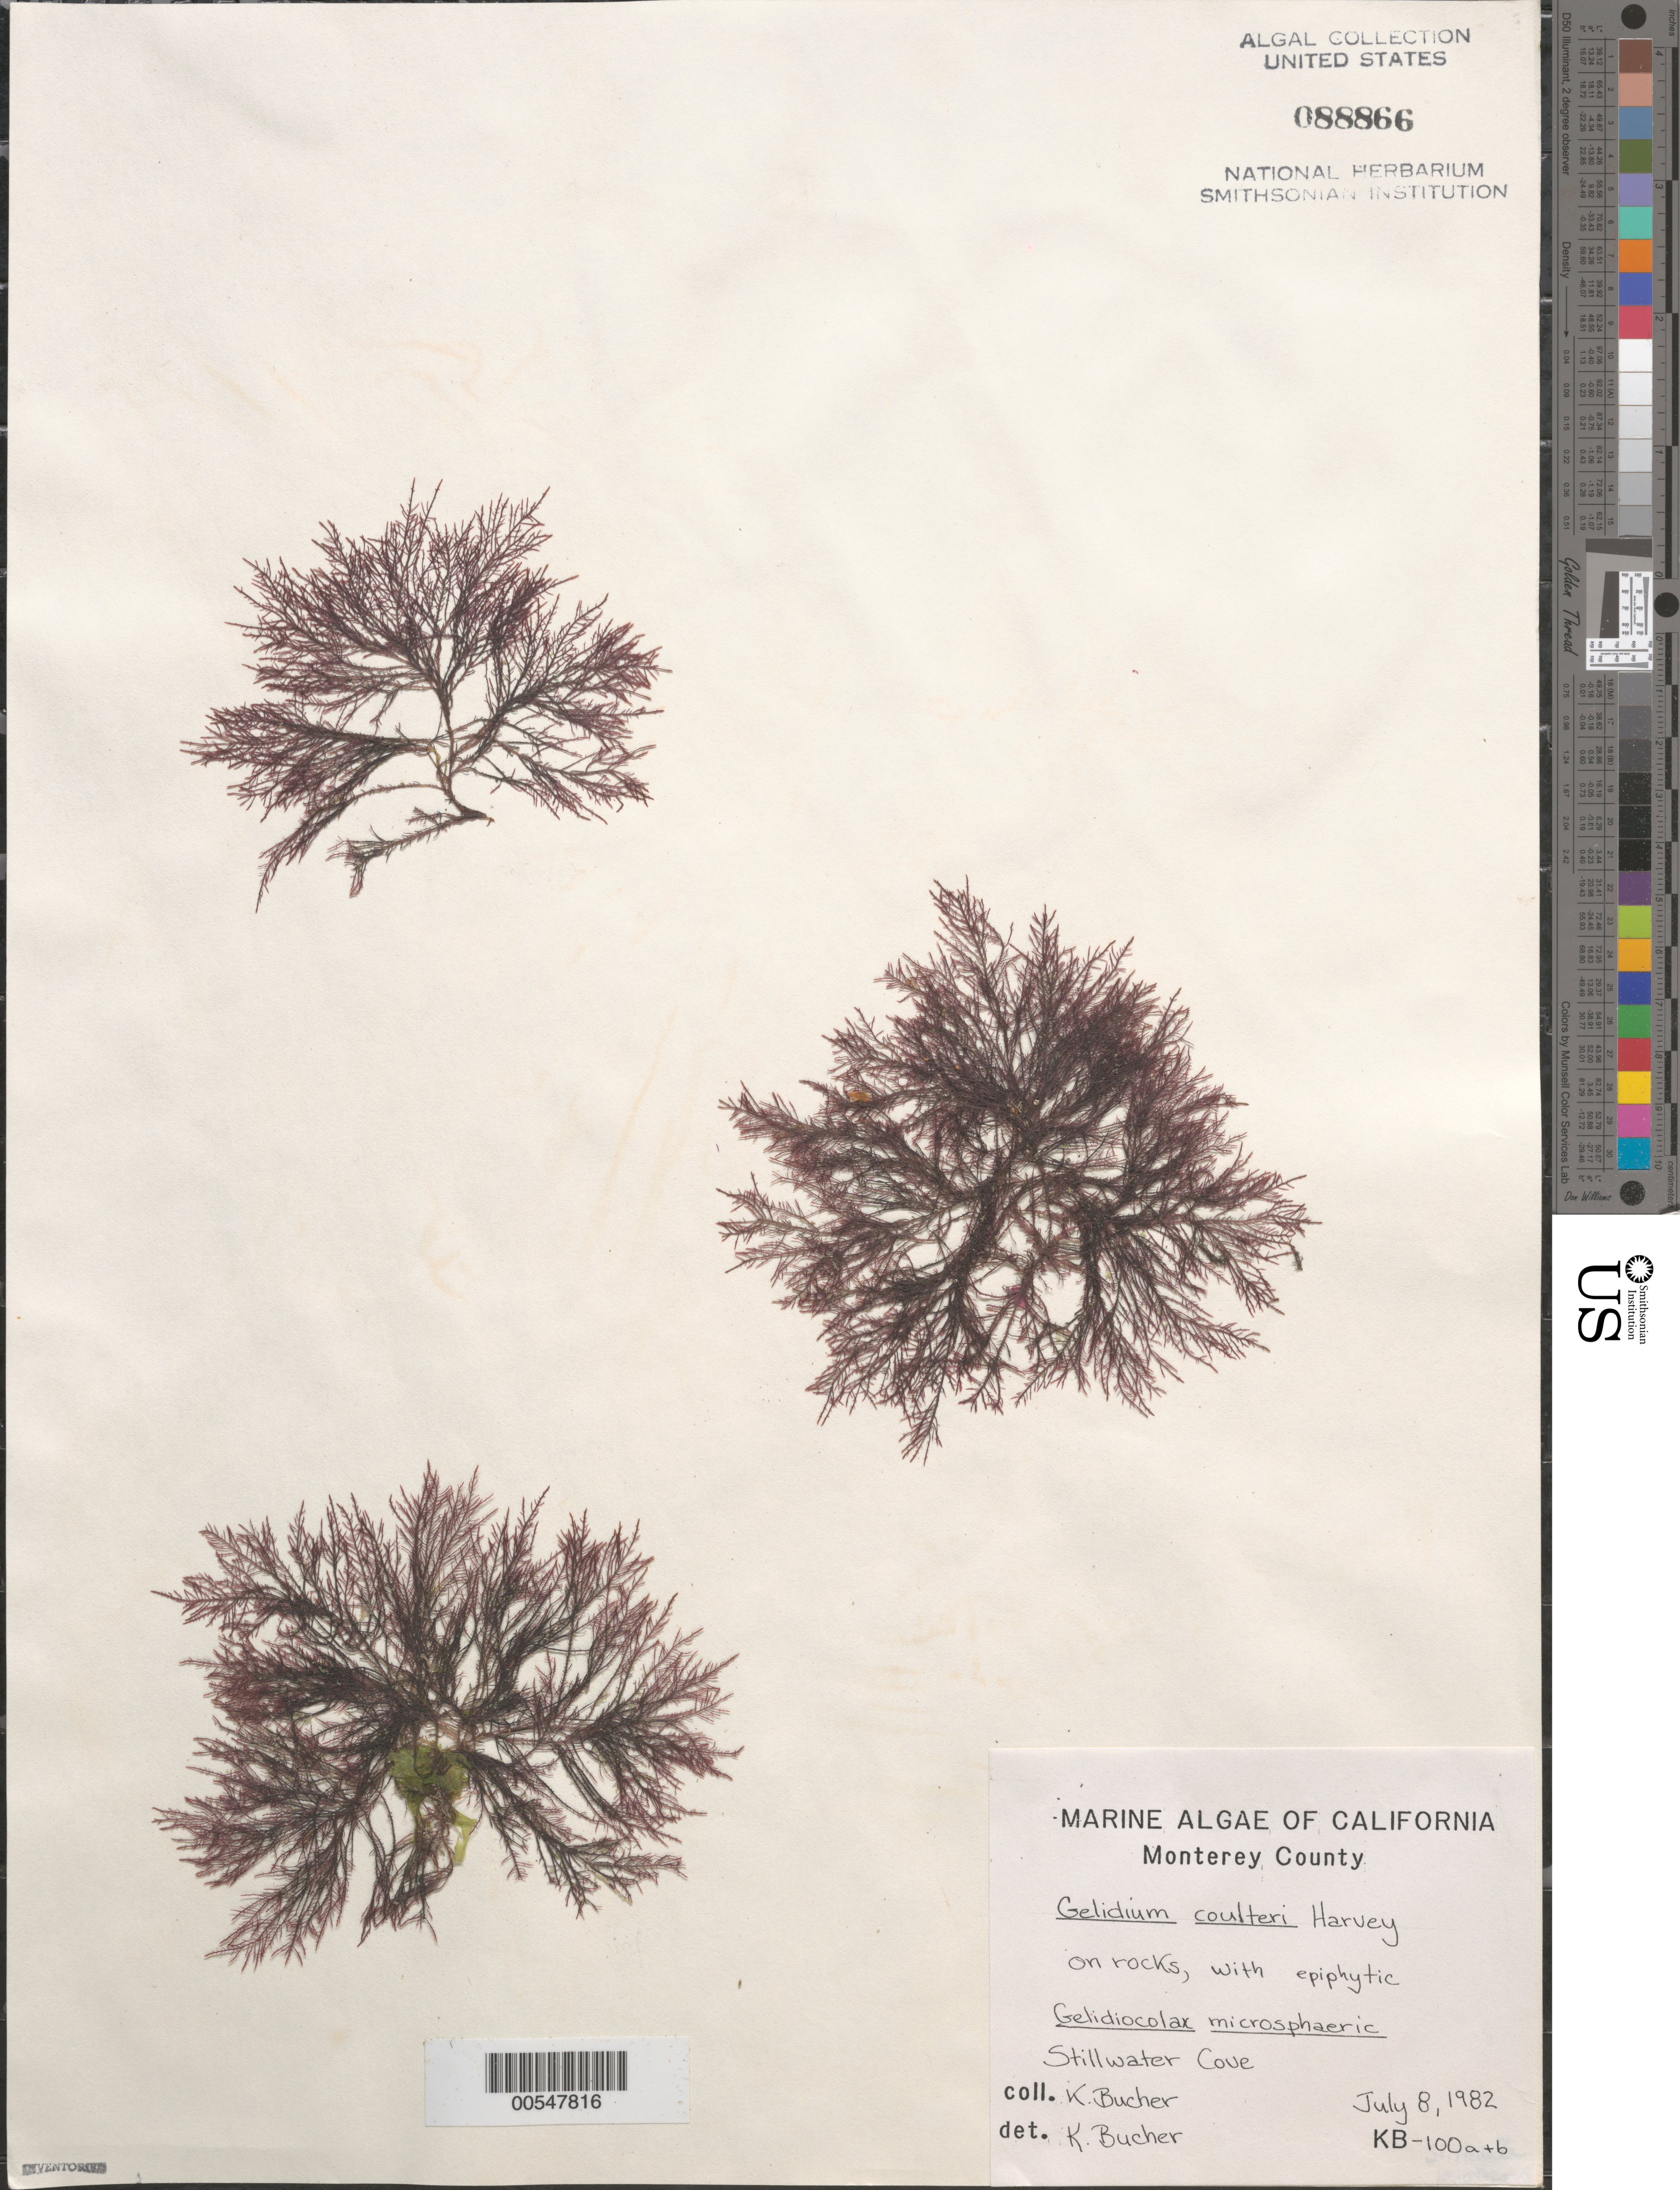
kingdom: Plantae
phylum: Rhodophyta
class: Florideophyceae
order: Gelidiales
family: Gelidiaceae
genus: Gelidium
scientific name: Gelidium coulteri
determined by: Bucher, Katina E.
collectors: K. E. Bucher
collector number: KB-100A & KB-100B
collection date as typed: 08 Jul 1982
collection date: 1982-07-08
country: United States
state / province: California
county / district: Monterey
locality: Stillwater Cove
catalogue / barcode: US 88866